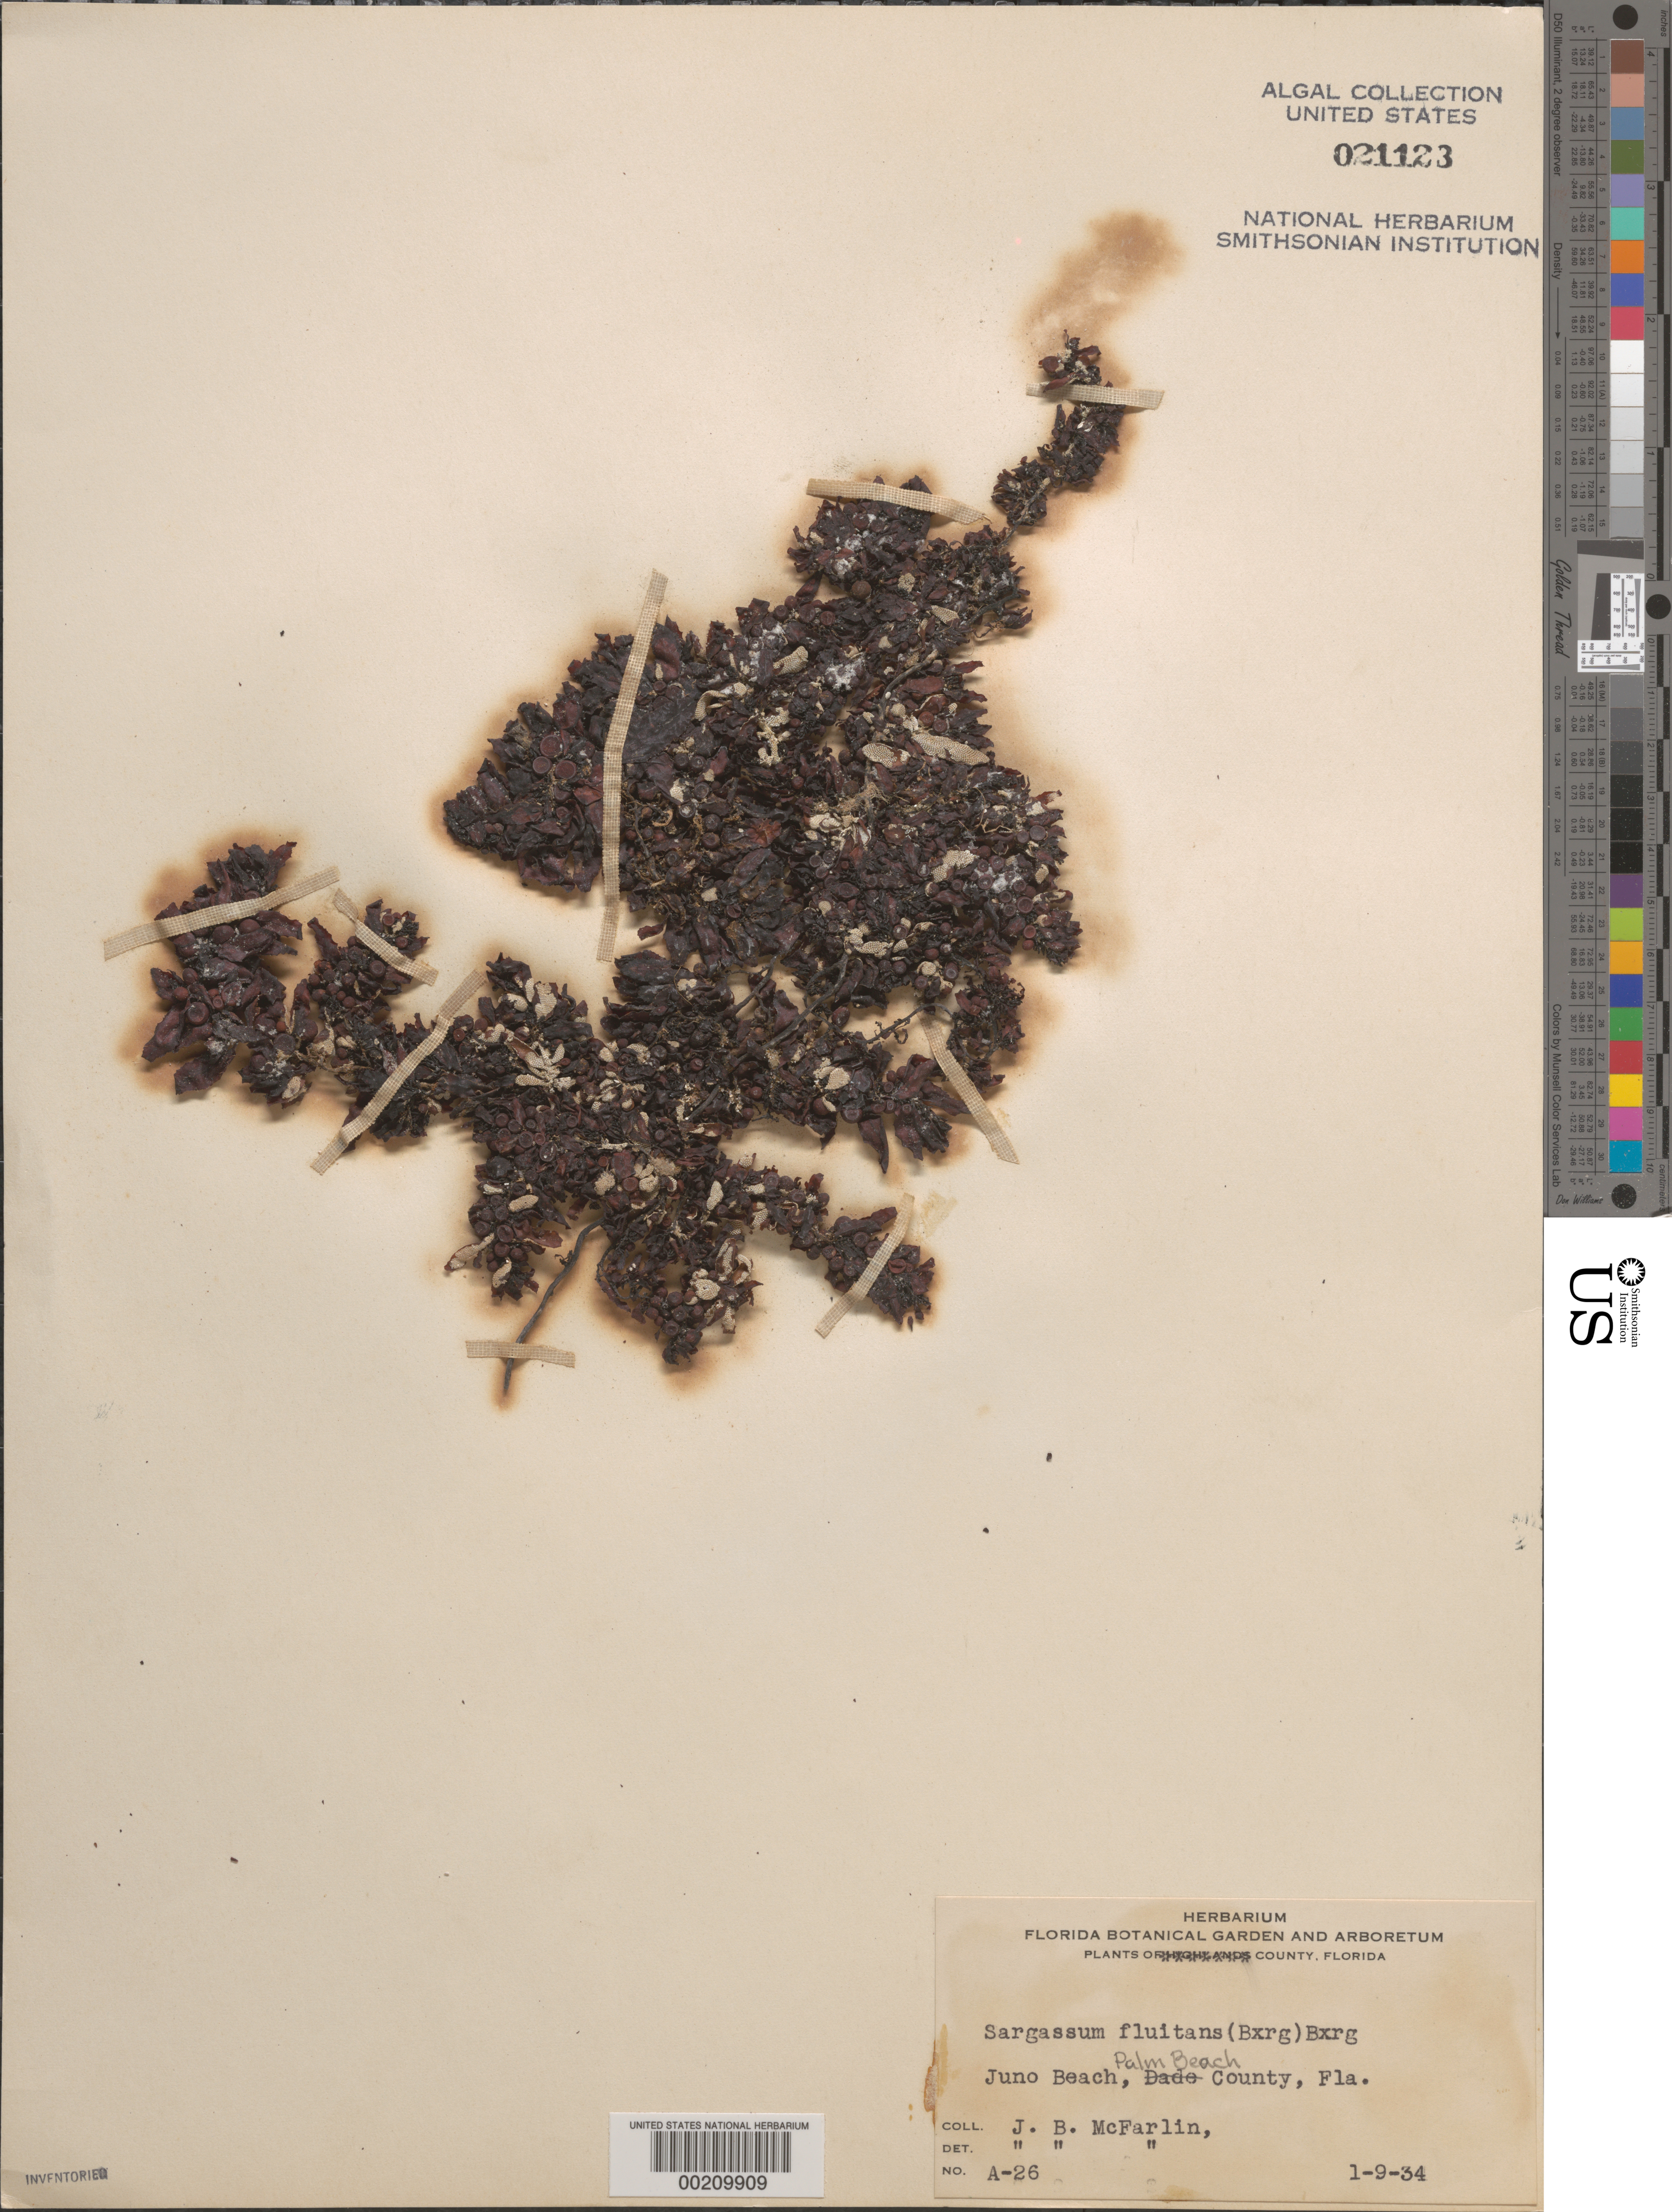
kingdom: Chromista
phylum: Ochrophyta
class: Phaeophyceae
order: Fucales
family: Sargassaceae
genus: Sargassum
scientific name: Sargassum fluitans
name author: (Børgesen) Børgesen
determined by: McFarlin, J. B.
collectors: J. McFarlin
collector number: A26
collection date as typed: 09 Jan 1934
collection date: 1934-01-09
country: United States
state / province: Florida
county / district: Palm Beach County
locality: Juno Beach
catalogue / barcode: US 21123